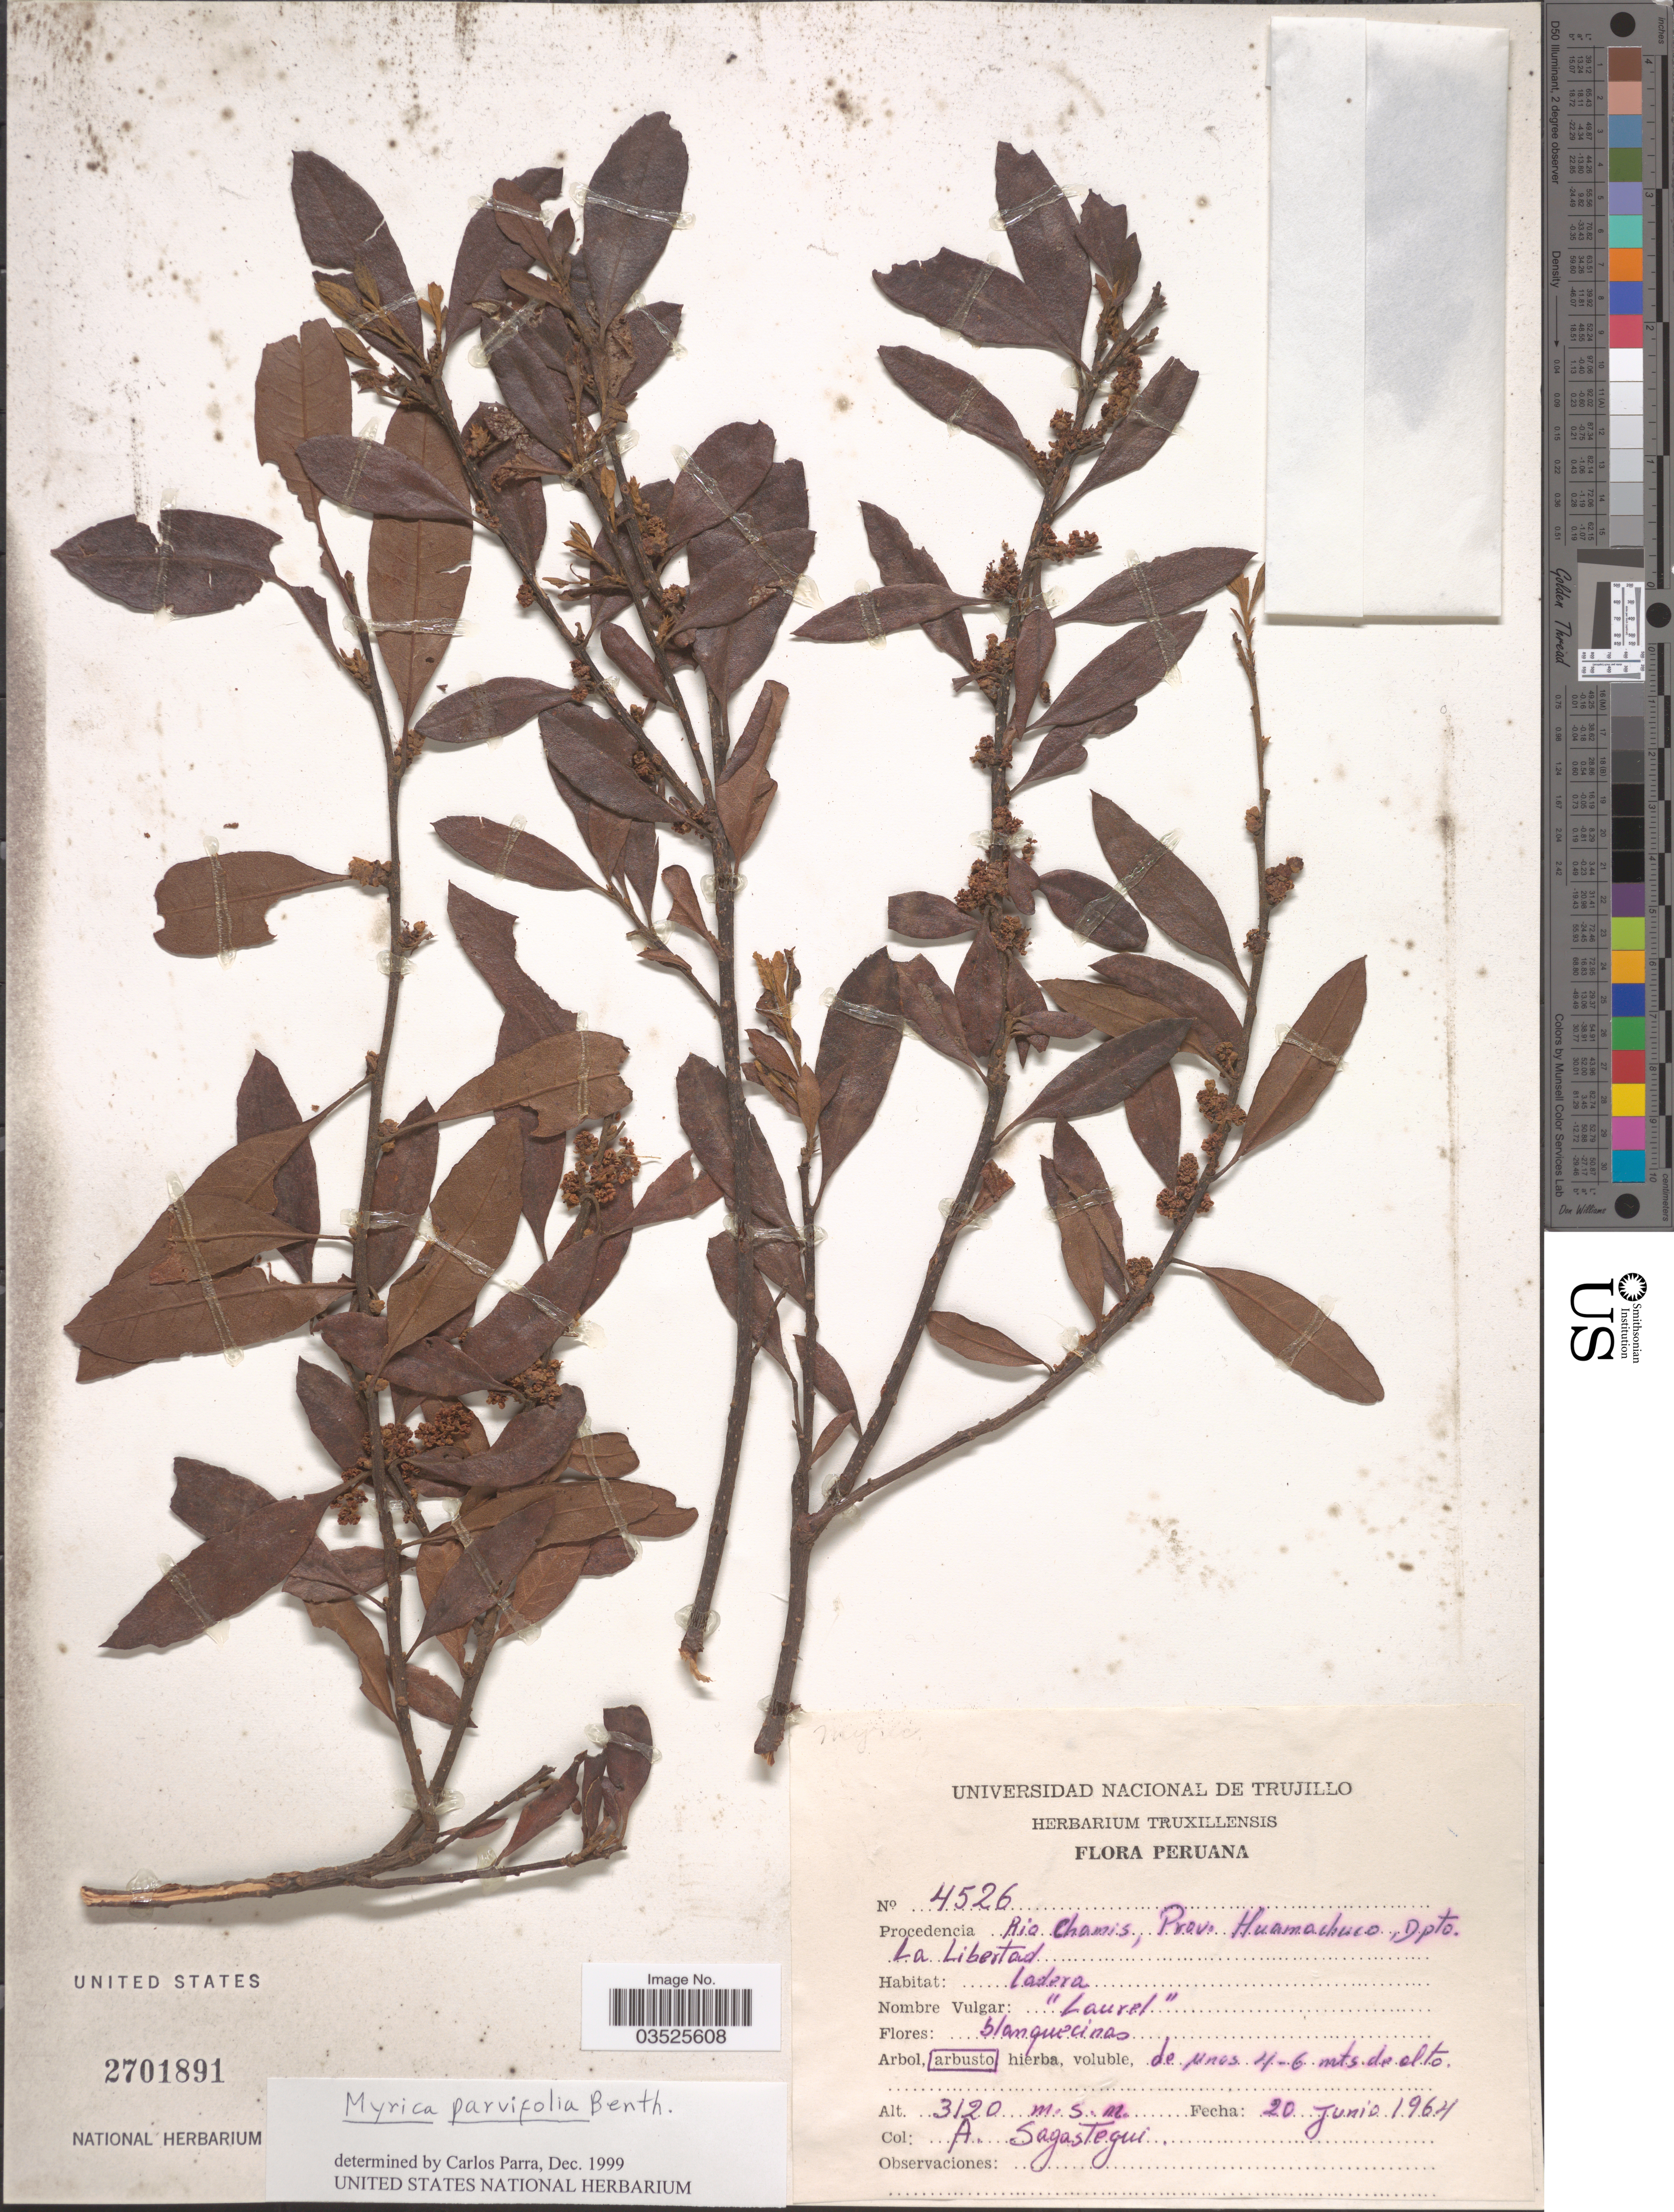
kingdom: Plantae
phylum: Tracheophyta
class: Magnoliopsida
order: Fagales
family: Myricaceae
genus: Morella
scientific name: Morella parvifolia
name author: (Benth.) Parra-Os.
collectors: A. Sagastegui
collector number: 4526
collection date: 1964-06-20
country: Peru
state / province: La Libertad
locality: Procedencia Rio Chamis, Prov. Huamachuro, Dpto. La Libertad.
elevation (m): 3120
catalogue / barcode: US 2701891